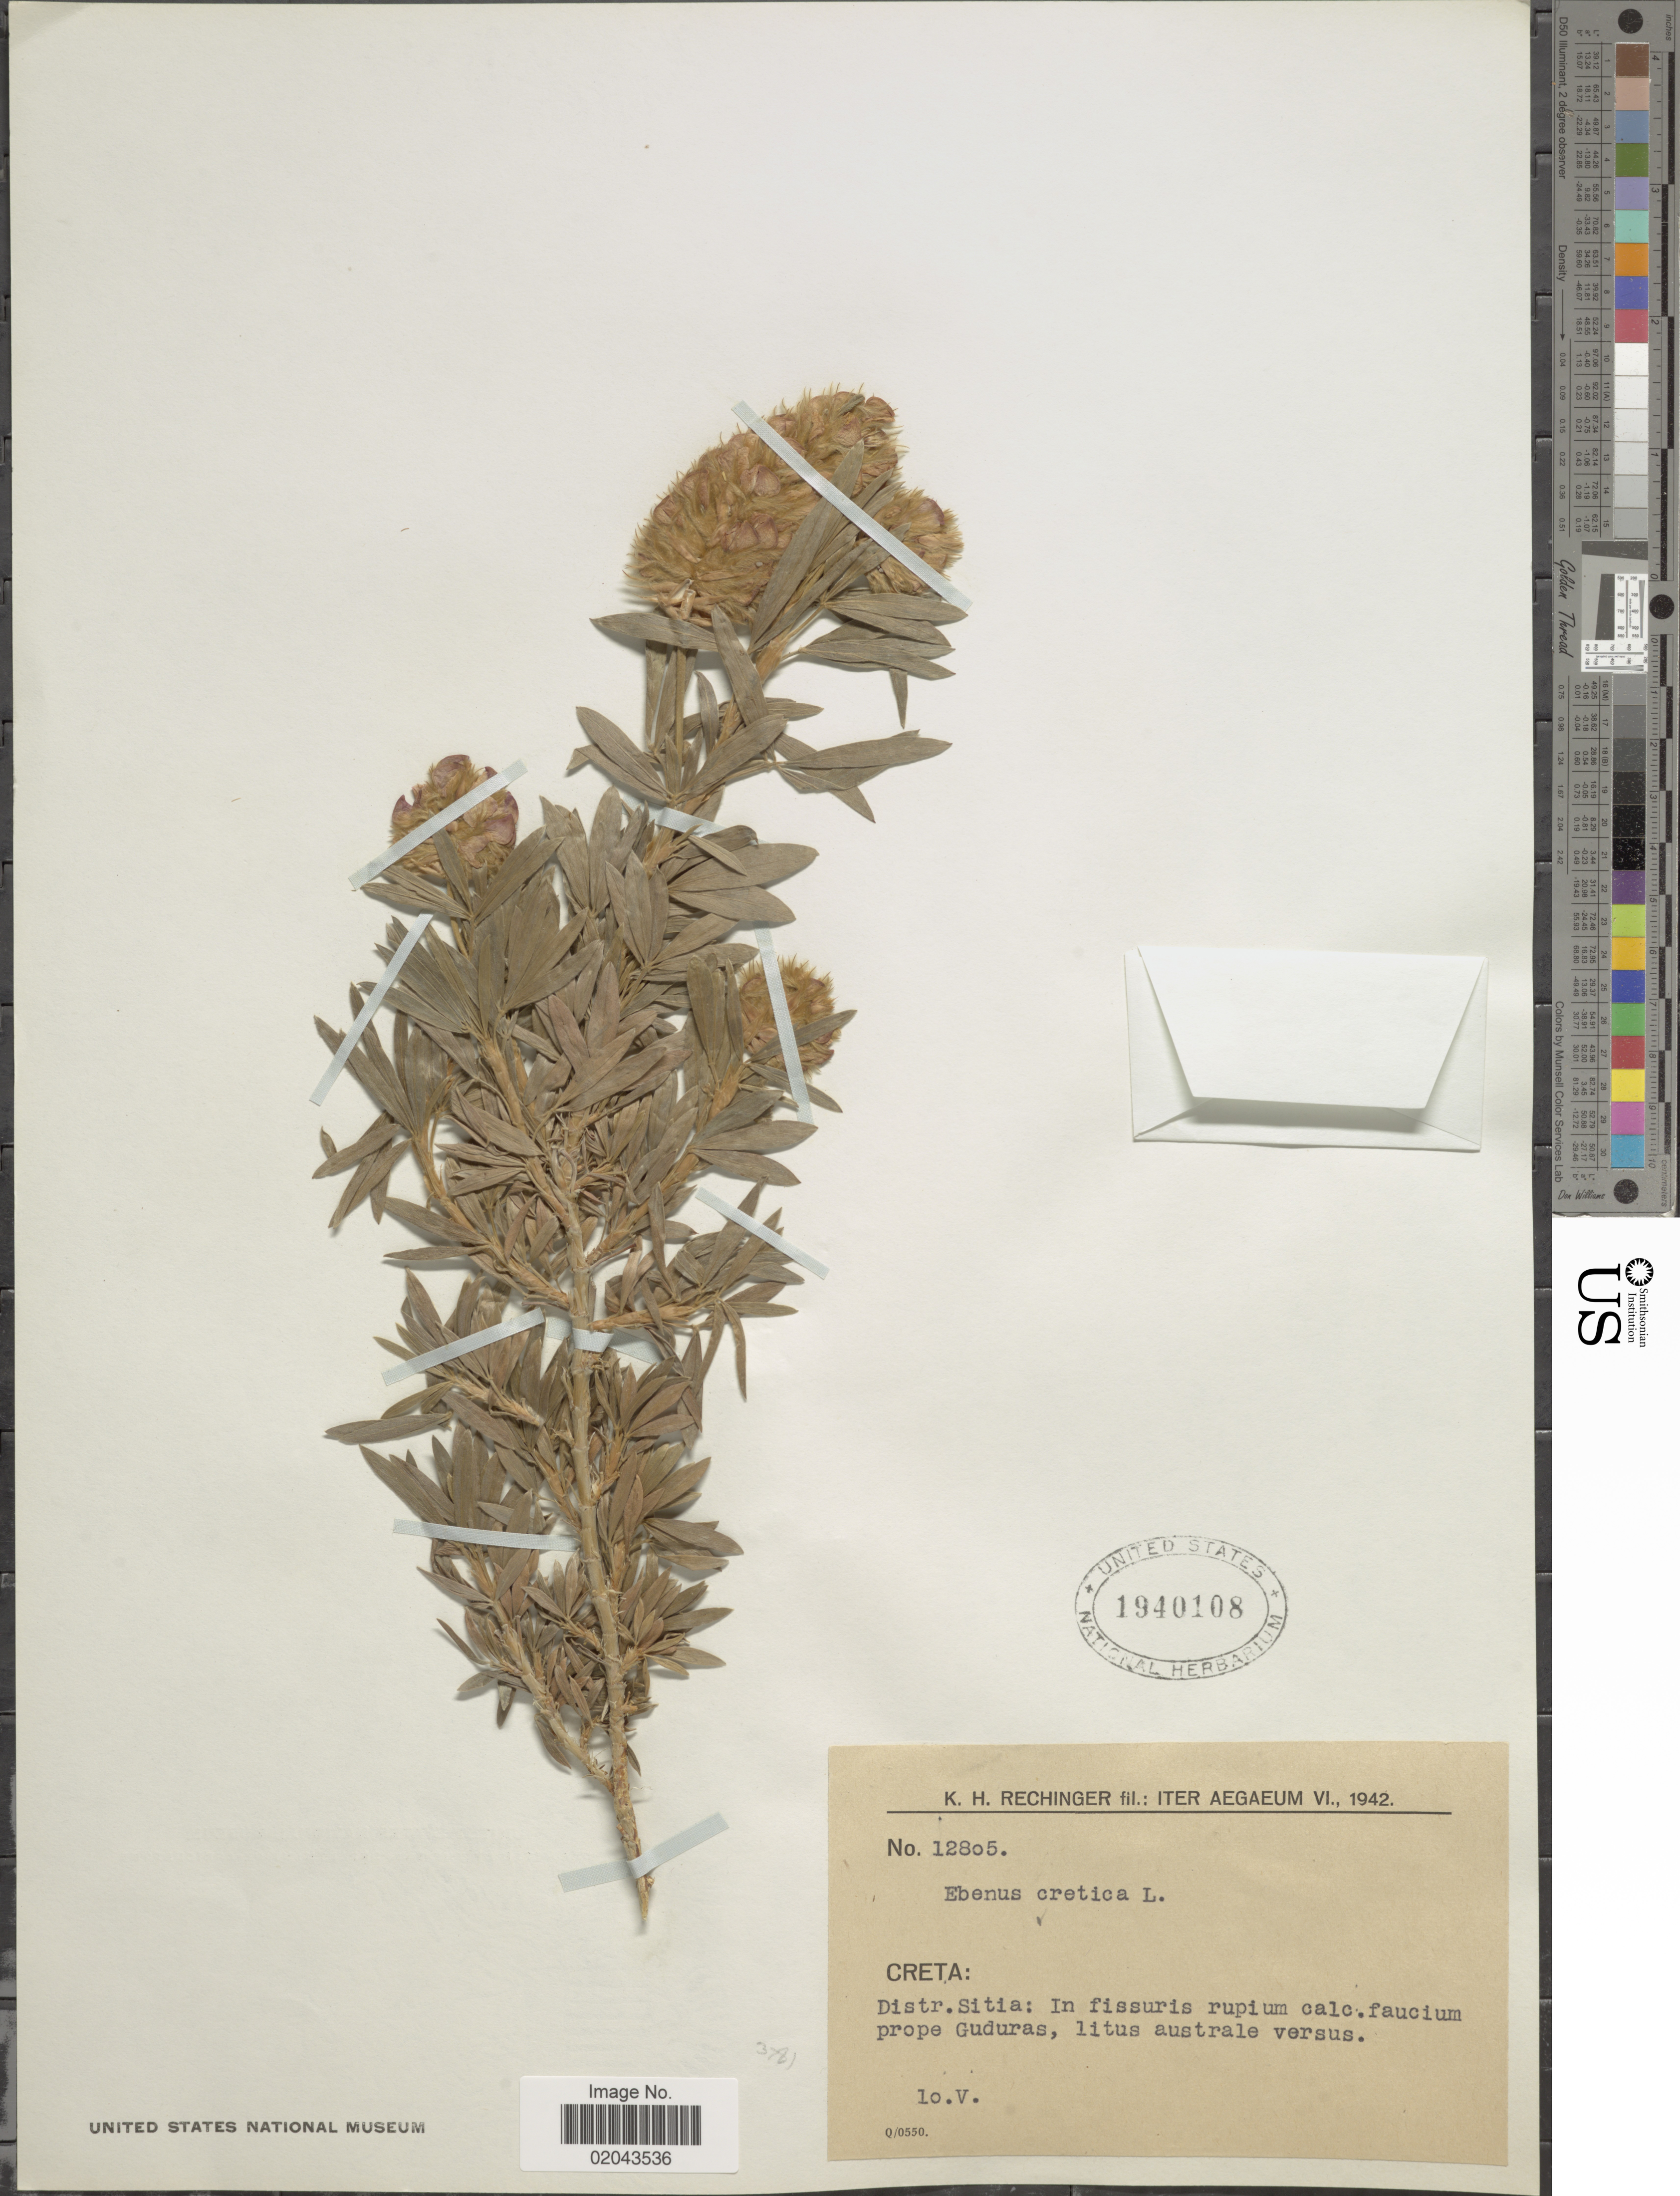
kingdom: Plantae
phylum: Tracheophyta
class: Magnoliopsida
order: Fabales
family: Fabaceae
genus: Ebenus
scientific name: Ebenus cretica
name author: L. f.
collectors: K. H. Rechinger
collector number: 12805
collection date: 1942-05-10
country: Greece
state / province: Crete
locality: Distr. Sitia: in fissuris rupium calc. faucium prope Guduras, litus australe versus.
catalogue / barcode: US 1940108